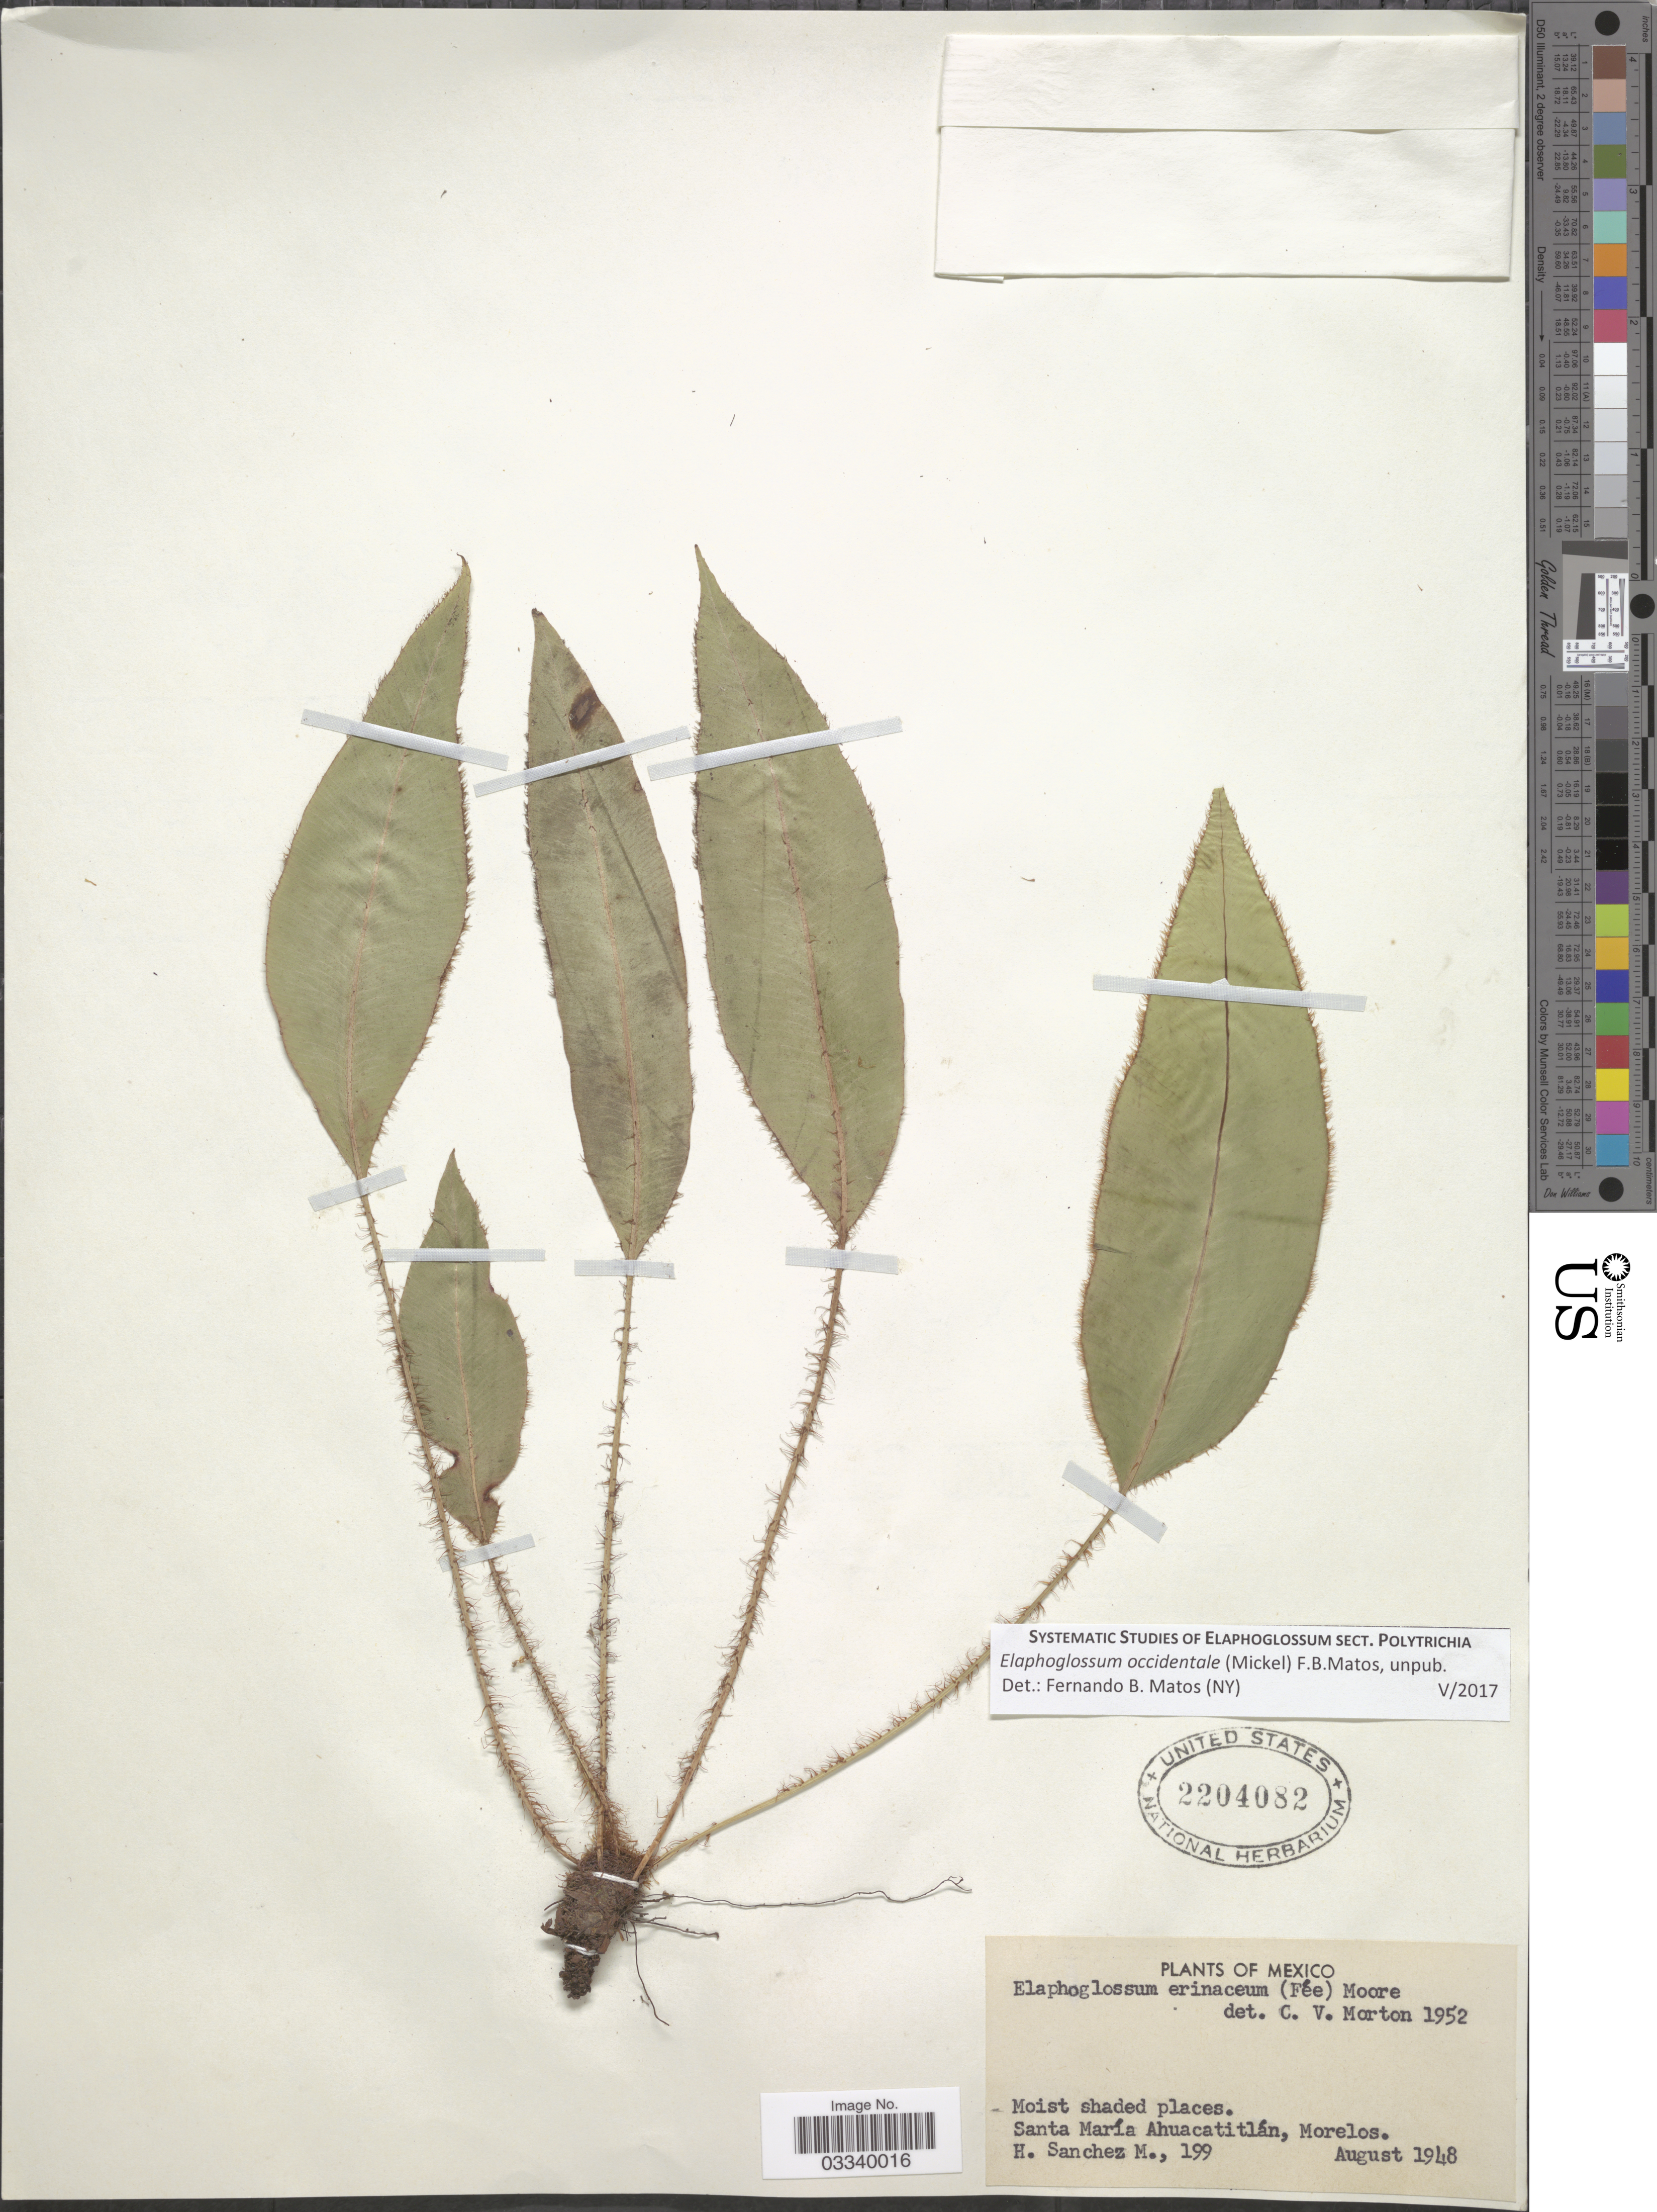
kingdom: Plantae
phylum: Tracheophyta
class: Polypodiopsida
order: Polypodiales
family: Dryopteridaceae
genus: Elaphoglossum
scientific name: Elaphoglossum occidentale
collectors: H. Sanchez M.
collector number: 199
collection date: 1948-08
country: Mexico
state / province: Morelos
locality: Santa María Ahuacatitlán.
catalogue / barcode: US 2204082